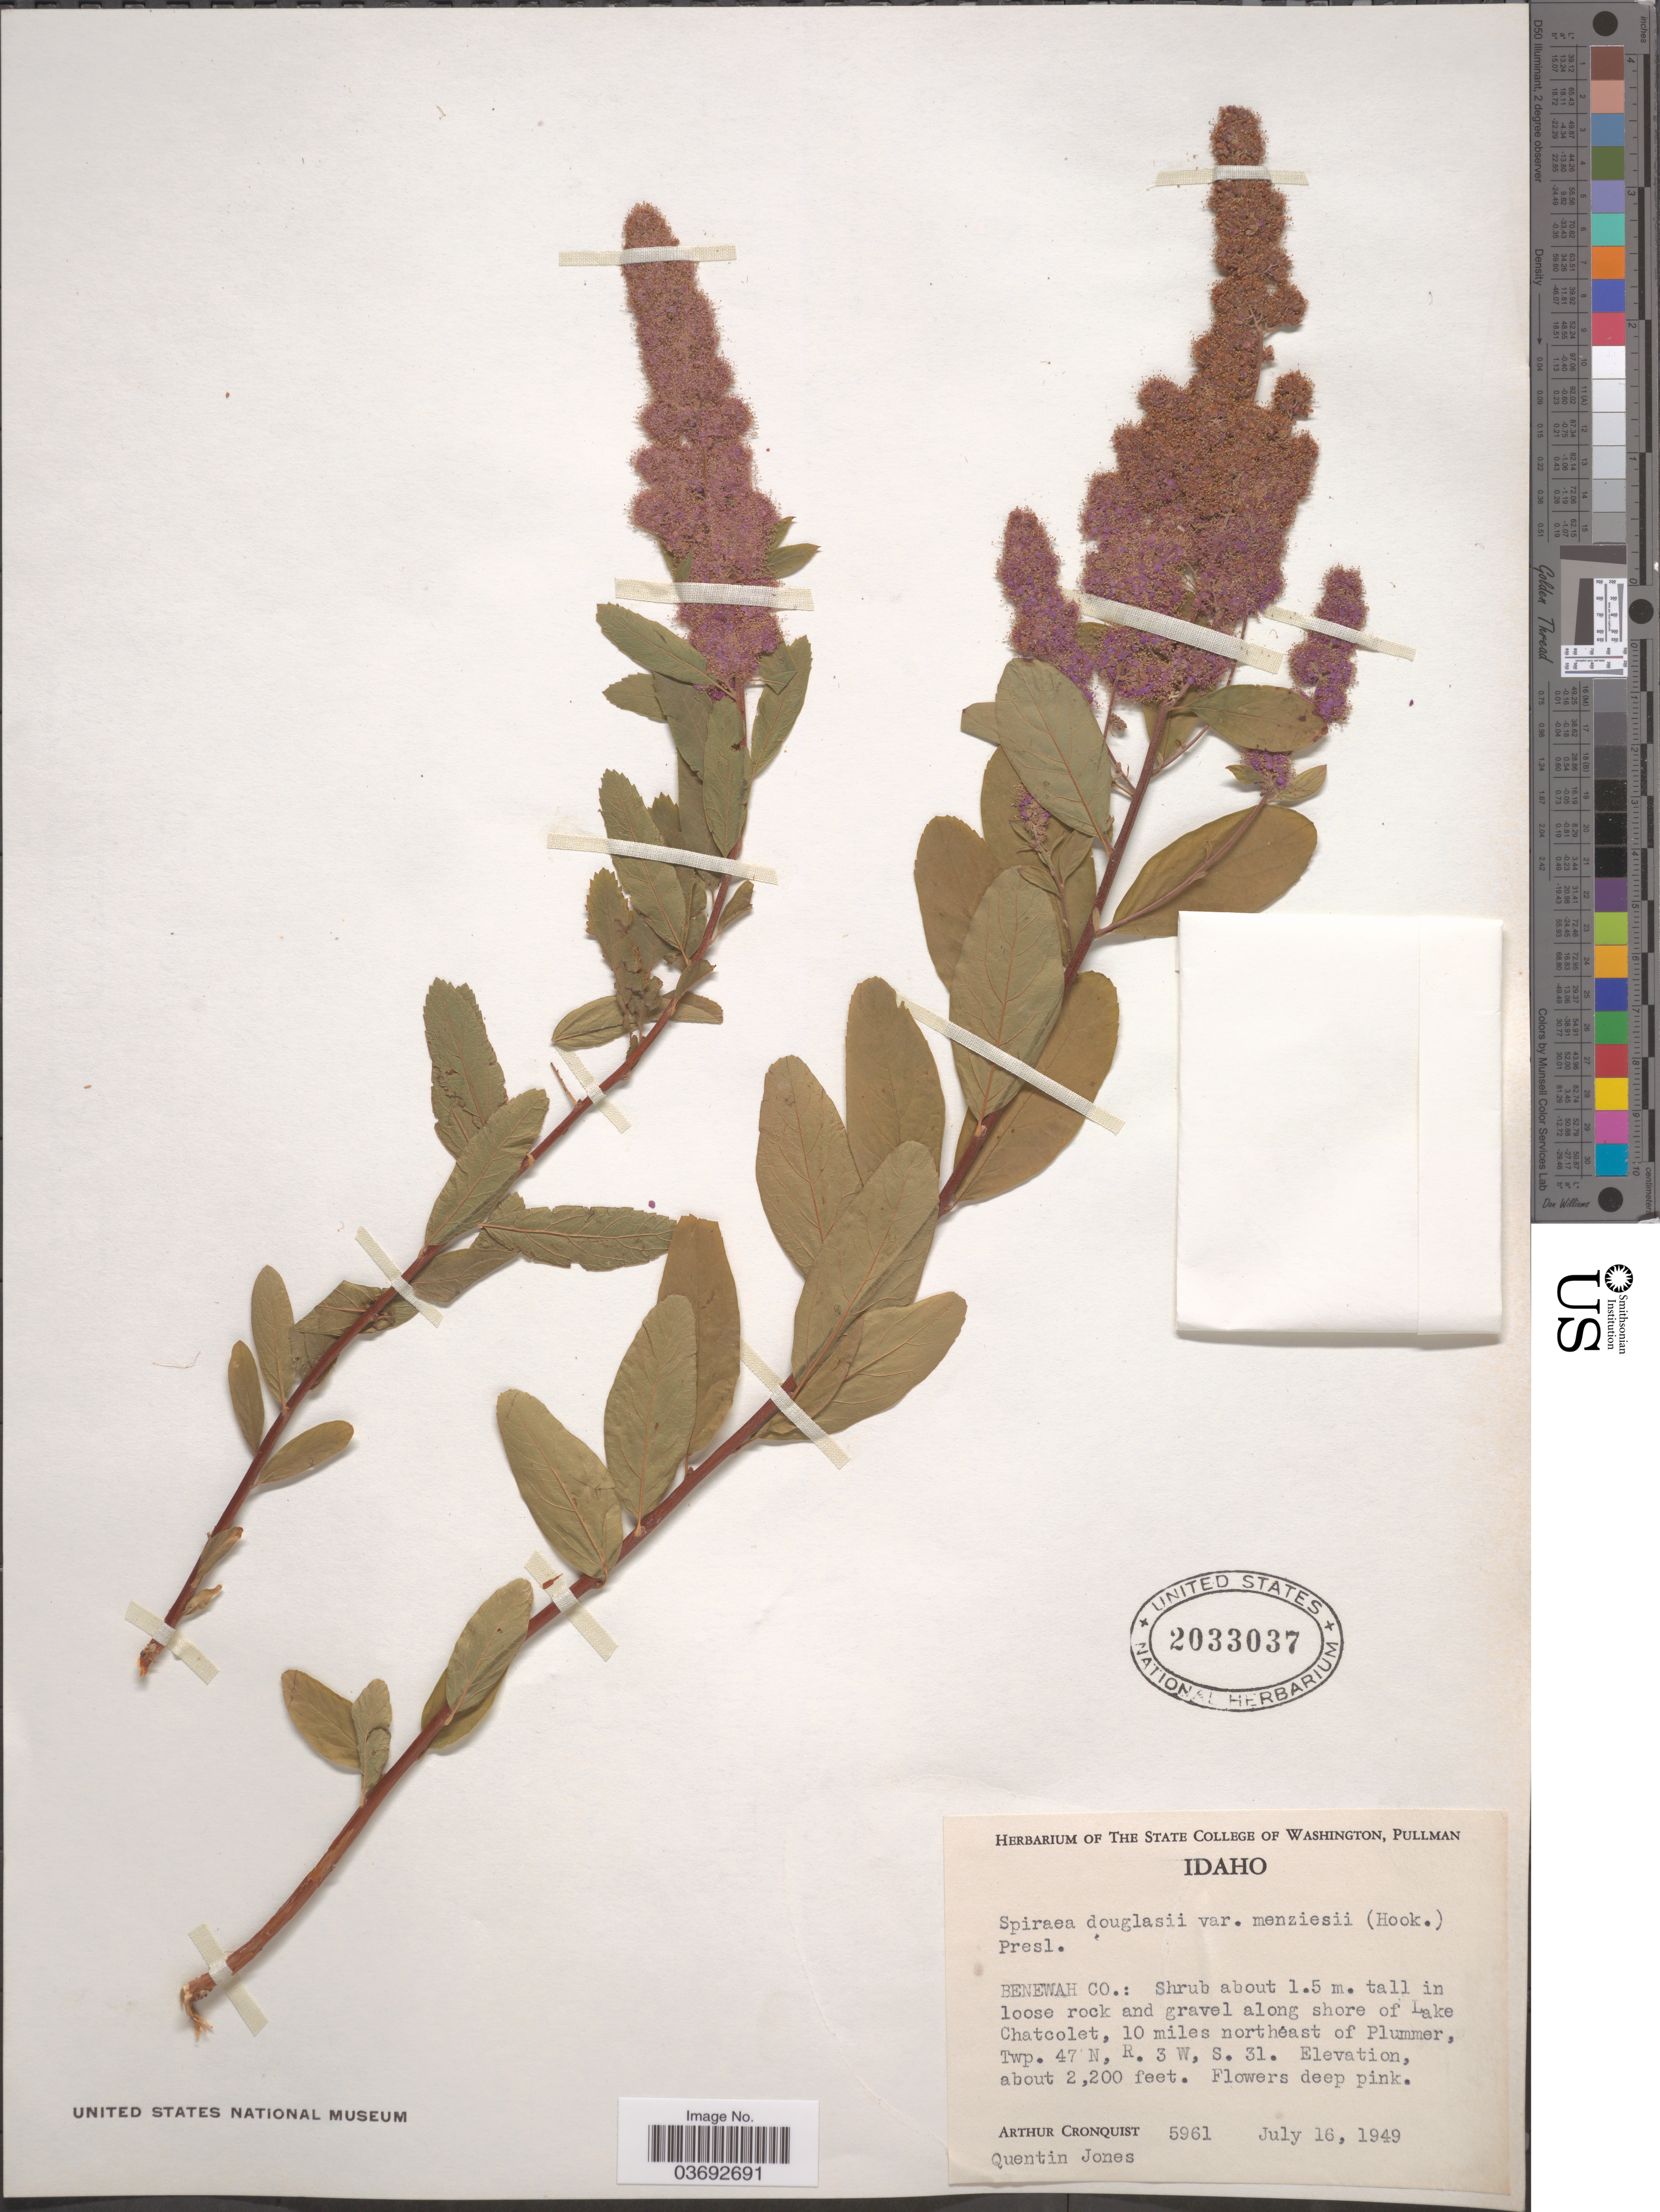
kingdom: Plantae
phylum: Tracheophyta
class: Magnoliopsida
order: Rosales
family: Rosaceae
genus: Spiraea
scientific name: Spiraea menziesii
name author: Hook.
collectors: A. J. Cronquist & Q. Jones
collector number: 5961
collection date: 1949-07-16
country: United States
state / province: Idaho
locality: Benewah Co.: In loose rock and gravel along shore of Lake Chatcolet, 10 miles northeast of Plummer, Twp. 47 N, R. 3 W, S. 31.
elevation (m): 671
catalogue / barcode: US 2033037